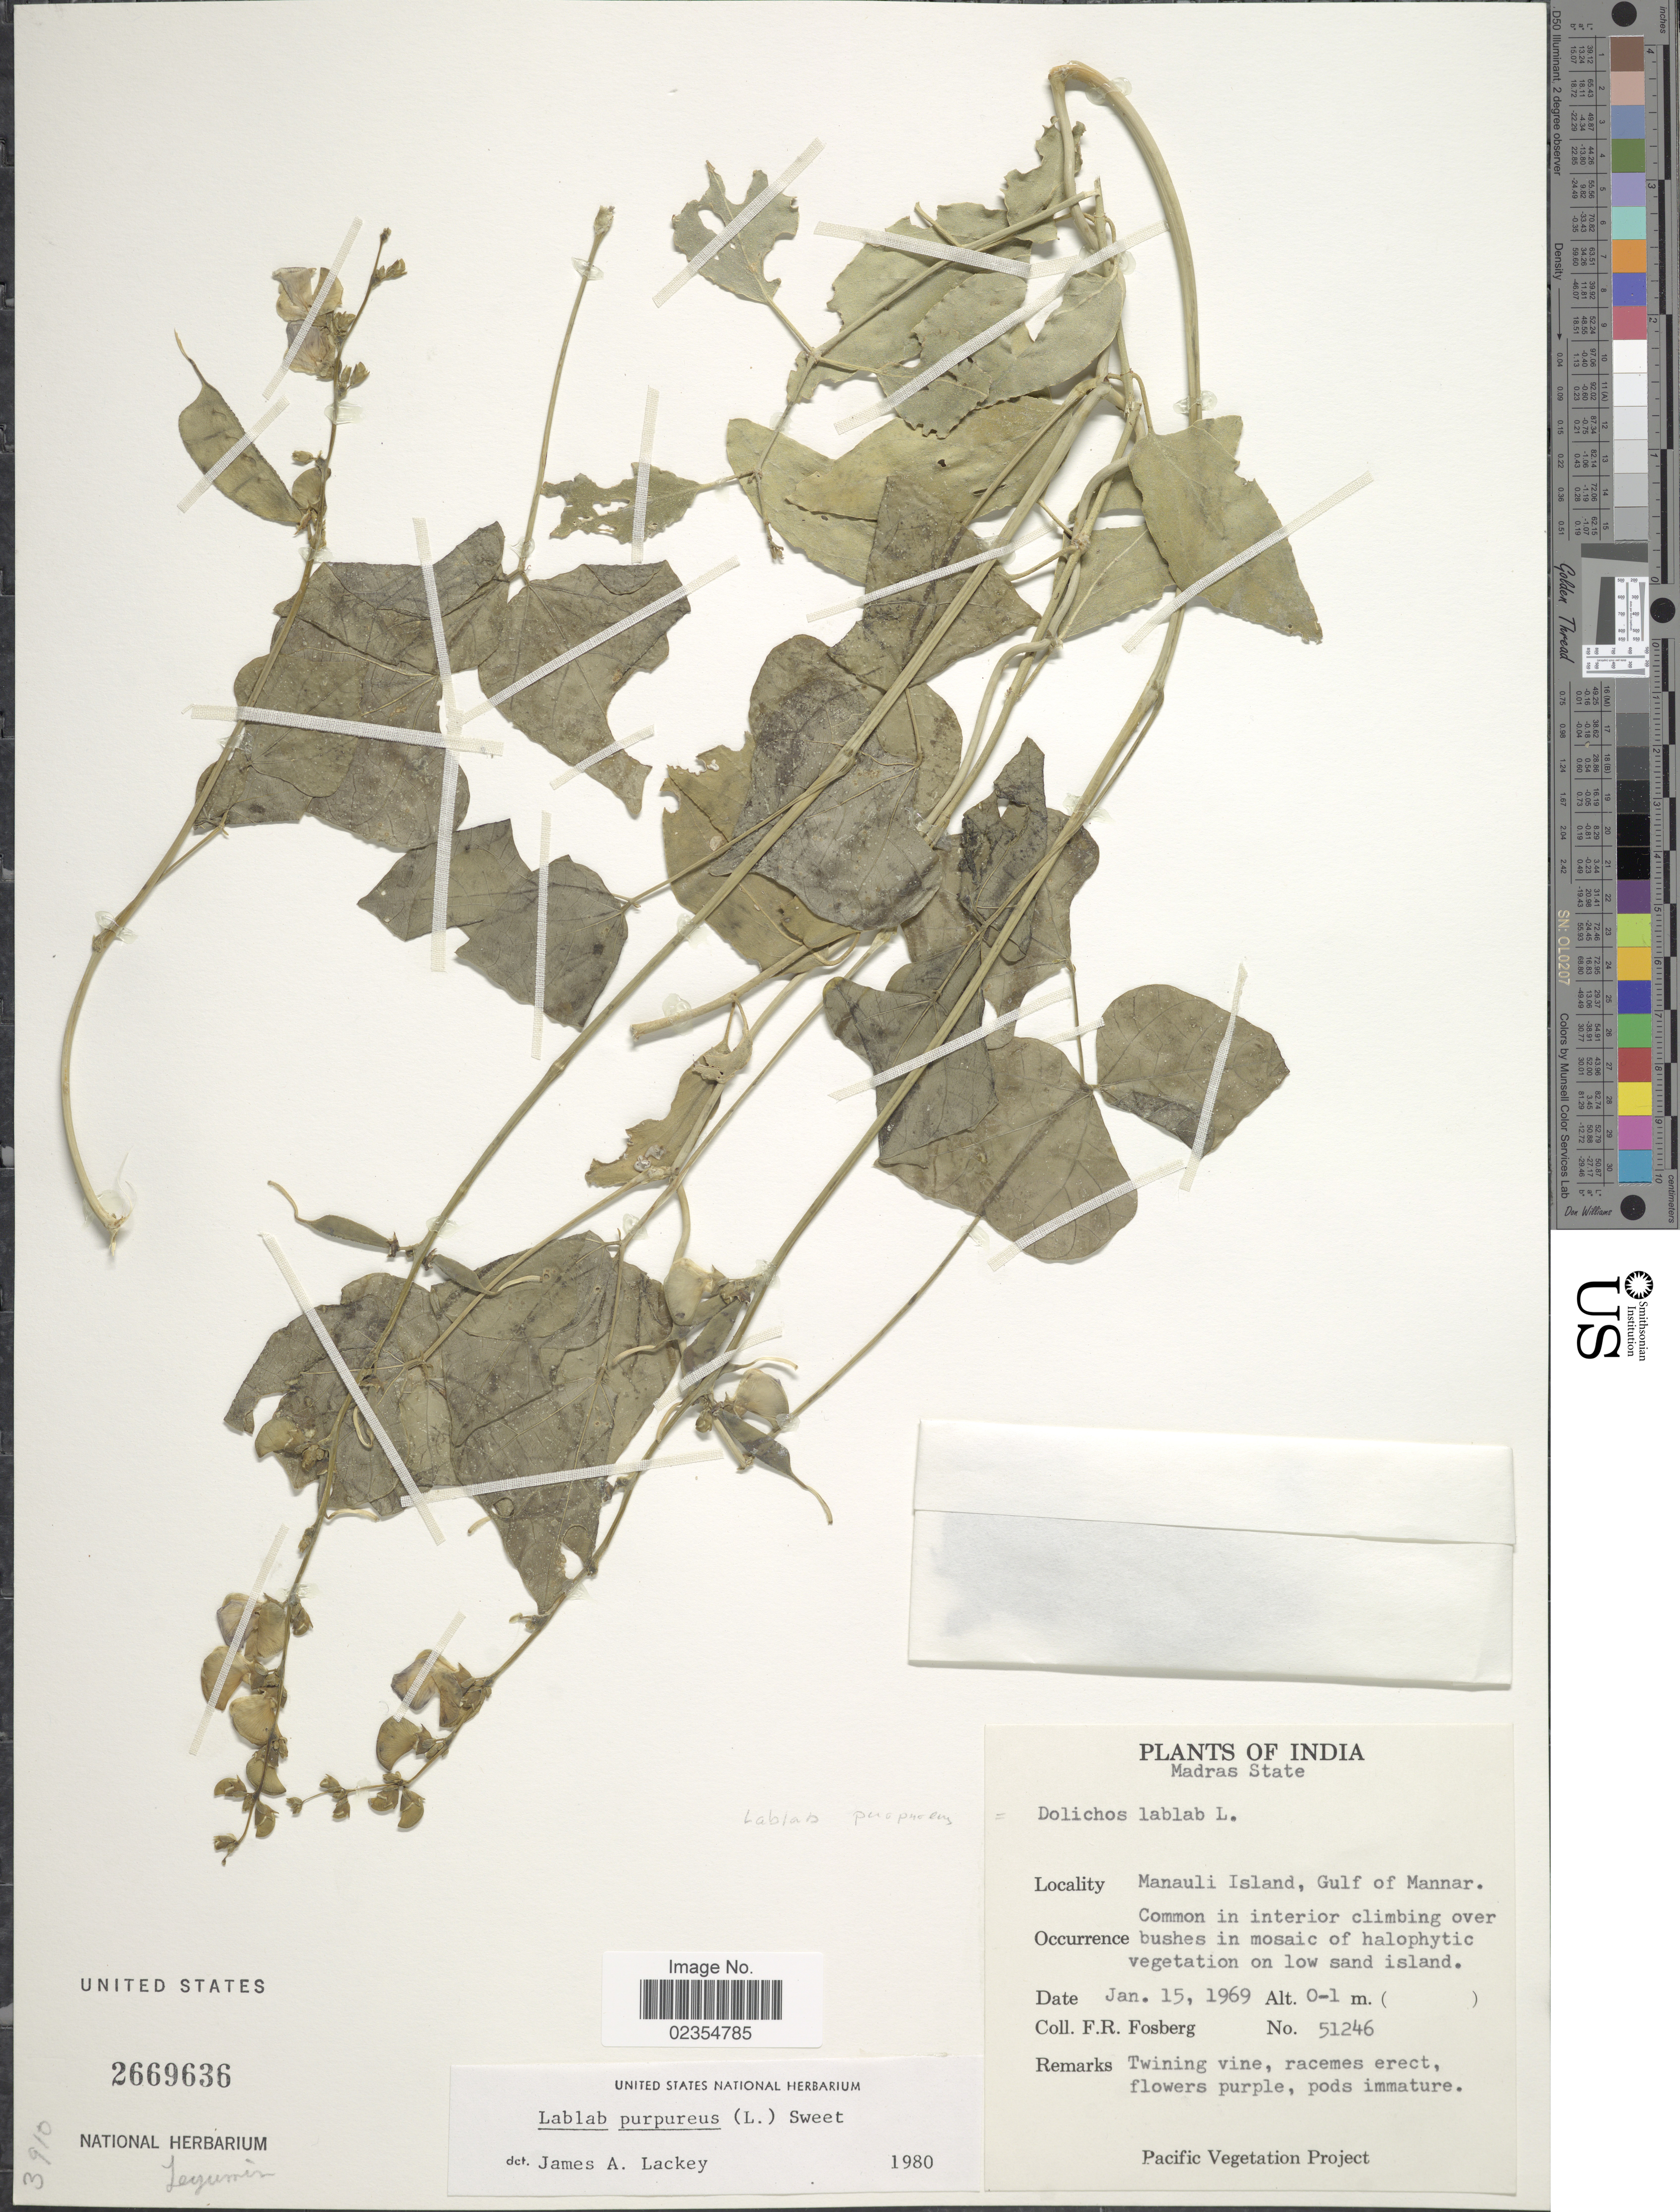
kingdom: Plantae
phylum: Tracheophyta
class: Magnoliopsida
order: Fabales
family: Fabaceae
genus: Lablab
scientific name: Lablab purpureus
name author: (L.) Sweet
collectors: F. R. Fosberg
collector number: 51246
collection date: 1969-01-15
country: India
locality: Madras State, Manauli Island, Gulf of Mannar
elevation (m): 0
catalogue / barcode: US 2669636